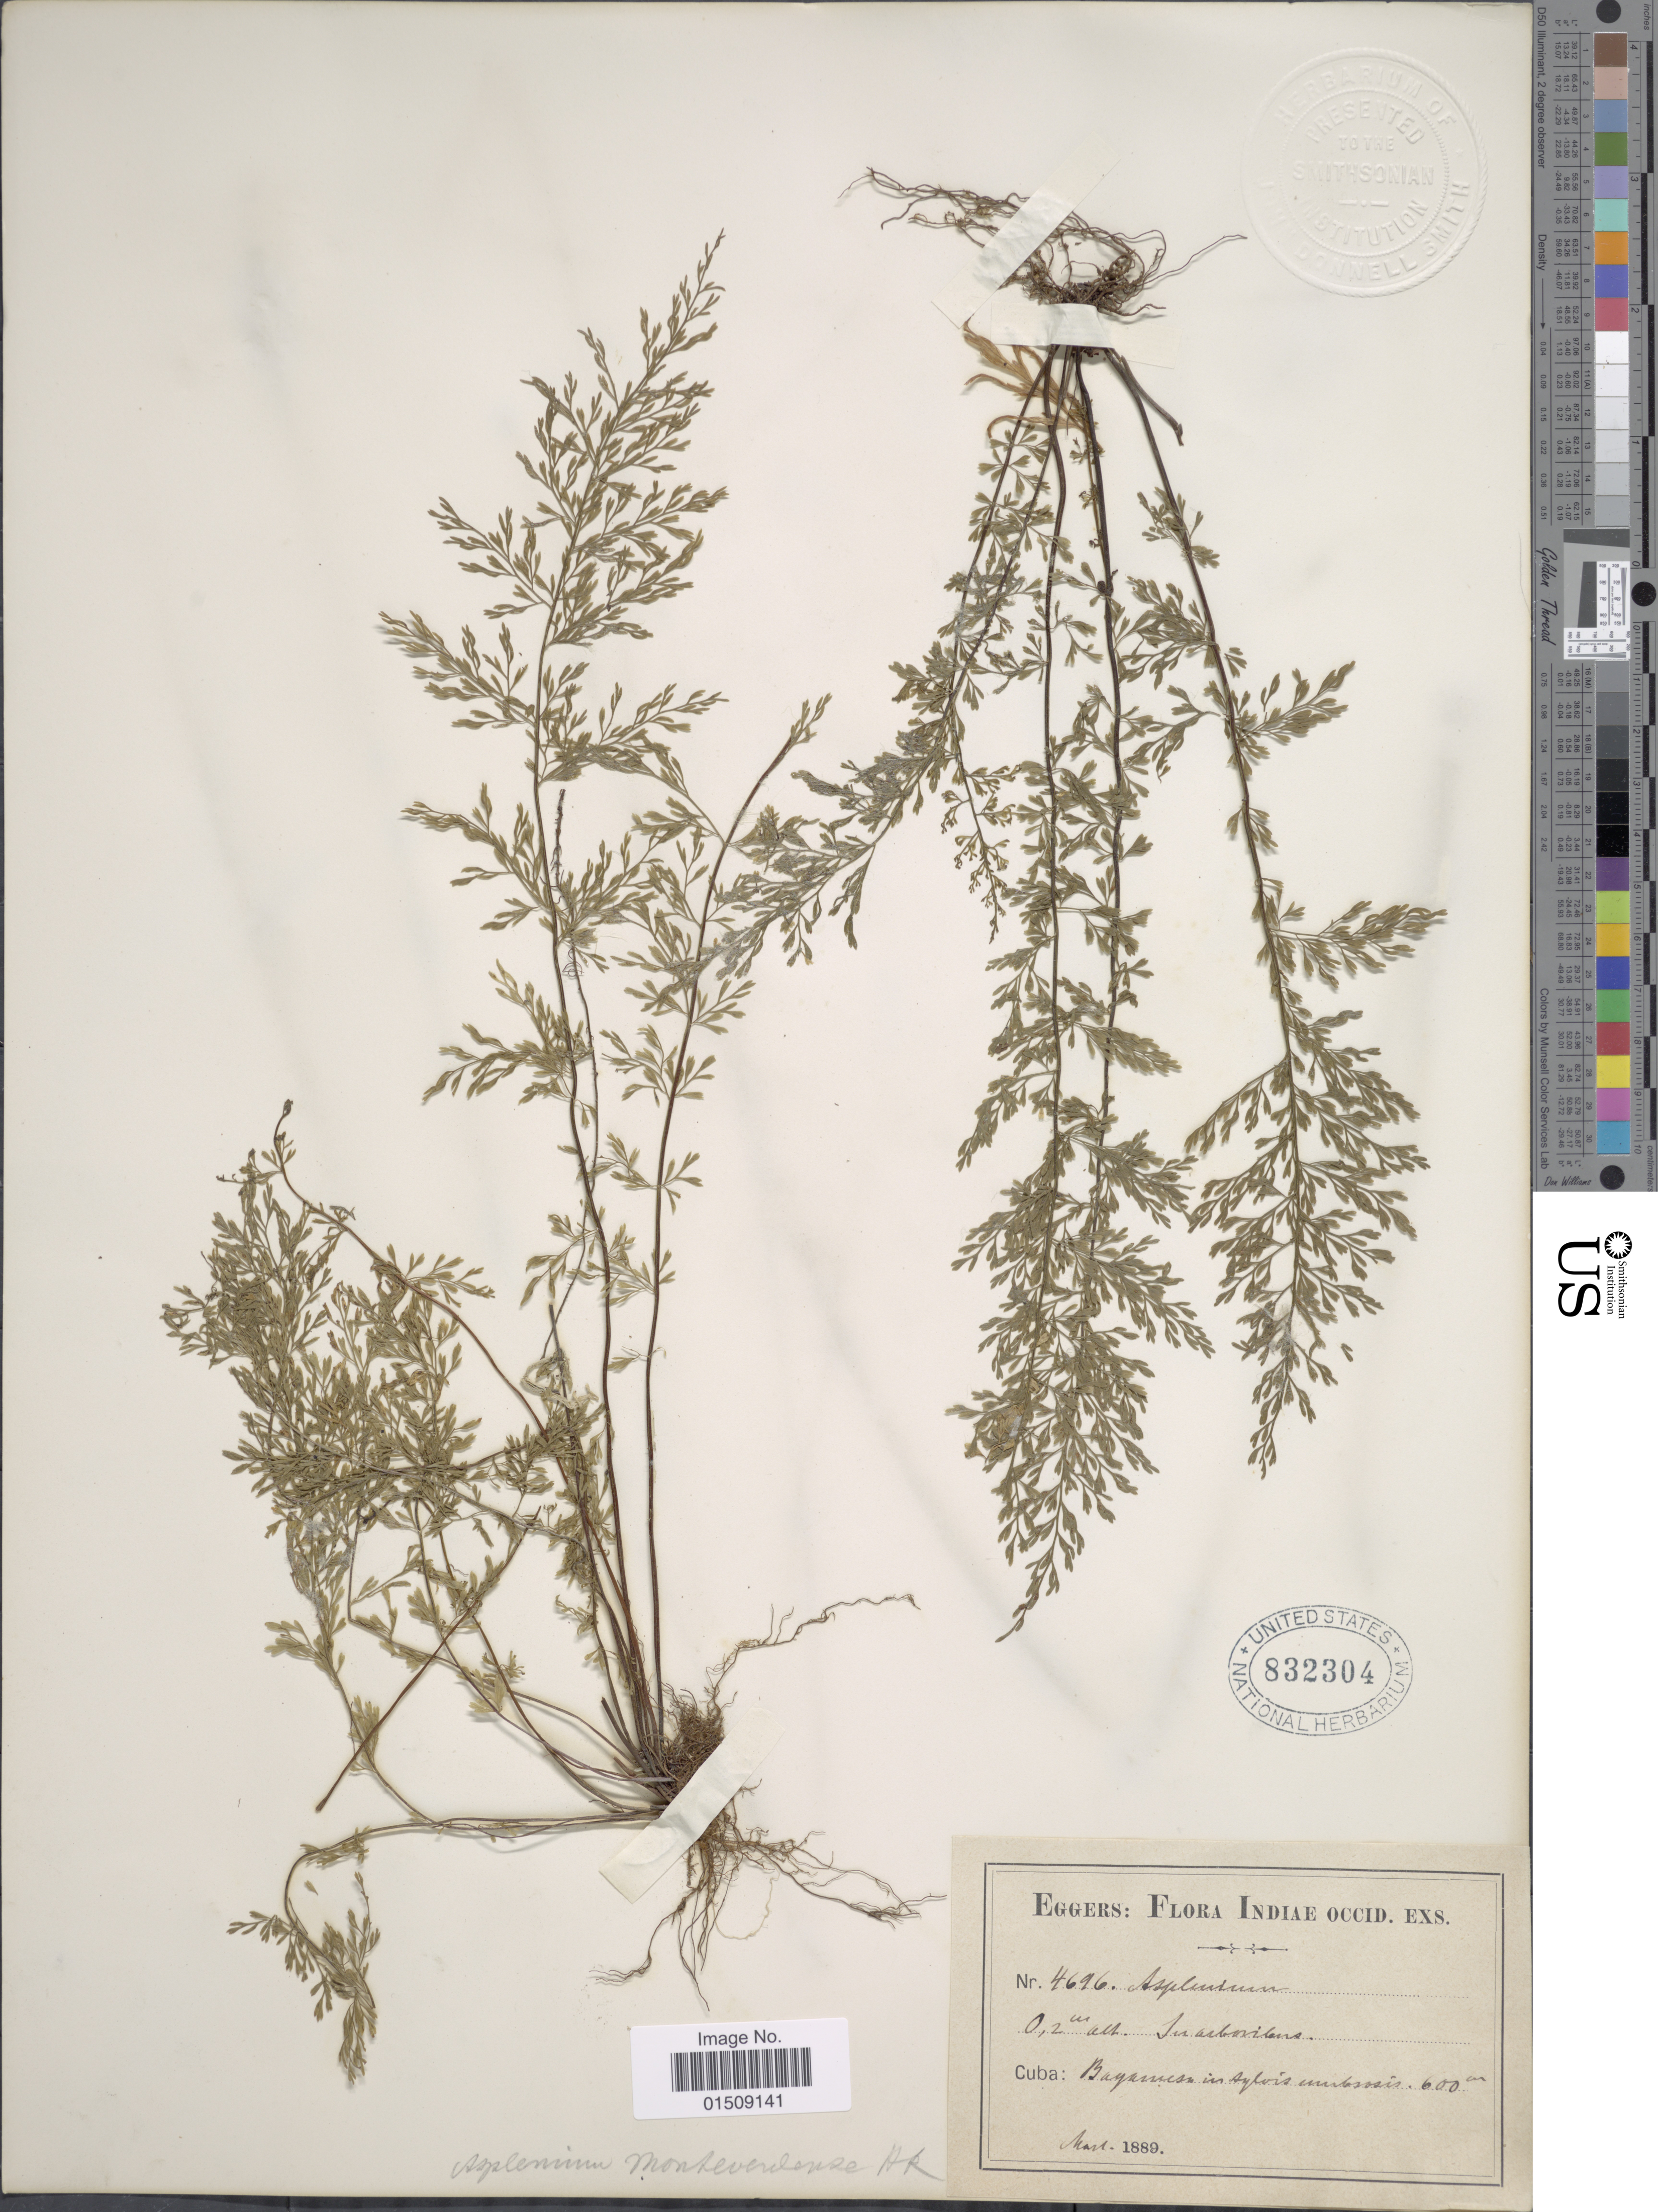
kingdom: Plantae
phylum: Tracheophyta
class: Polypodiopsida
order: Polypodiales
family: Aspleniaceae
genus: Asplenium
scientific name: Asplenium myriophyllum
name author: (Sw.) C. Presl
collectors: -. Eggers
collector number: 4696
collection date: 1889-03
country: Cuba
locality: Bayamesa in sylvis umbrosis.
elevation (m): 600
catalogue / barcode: US 832304